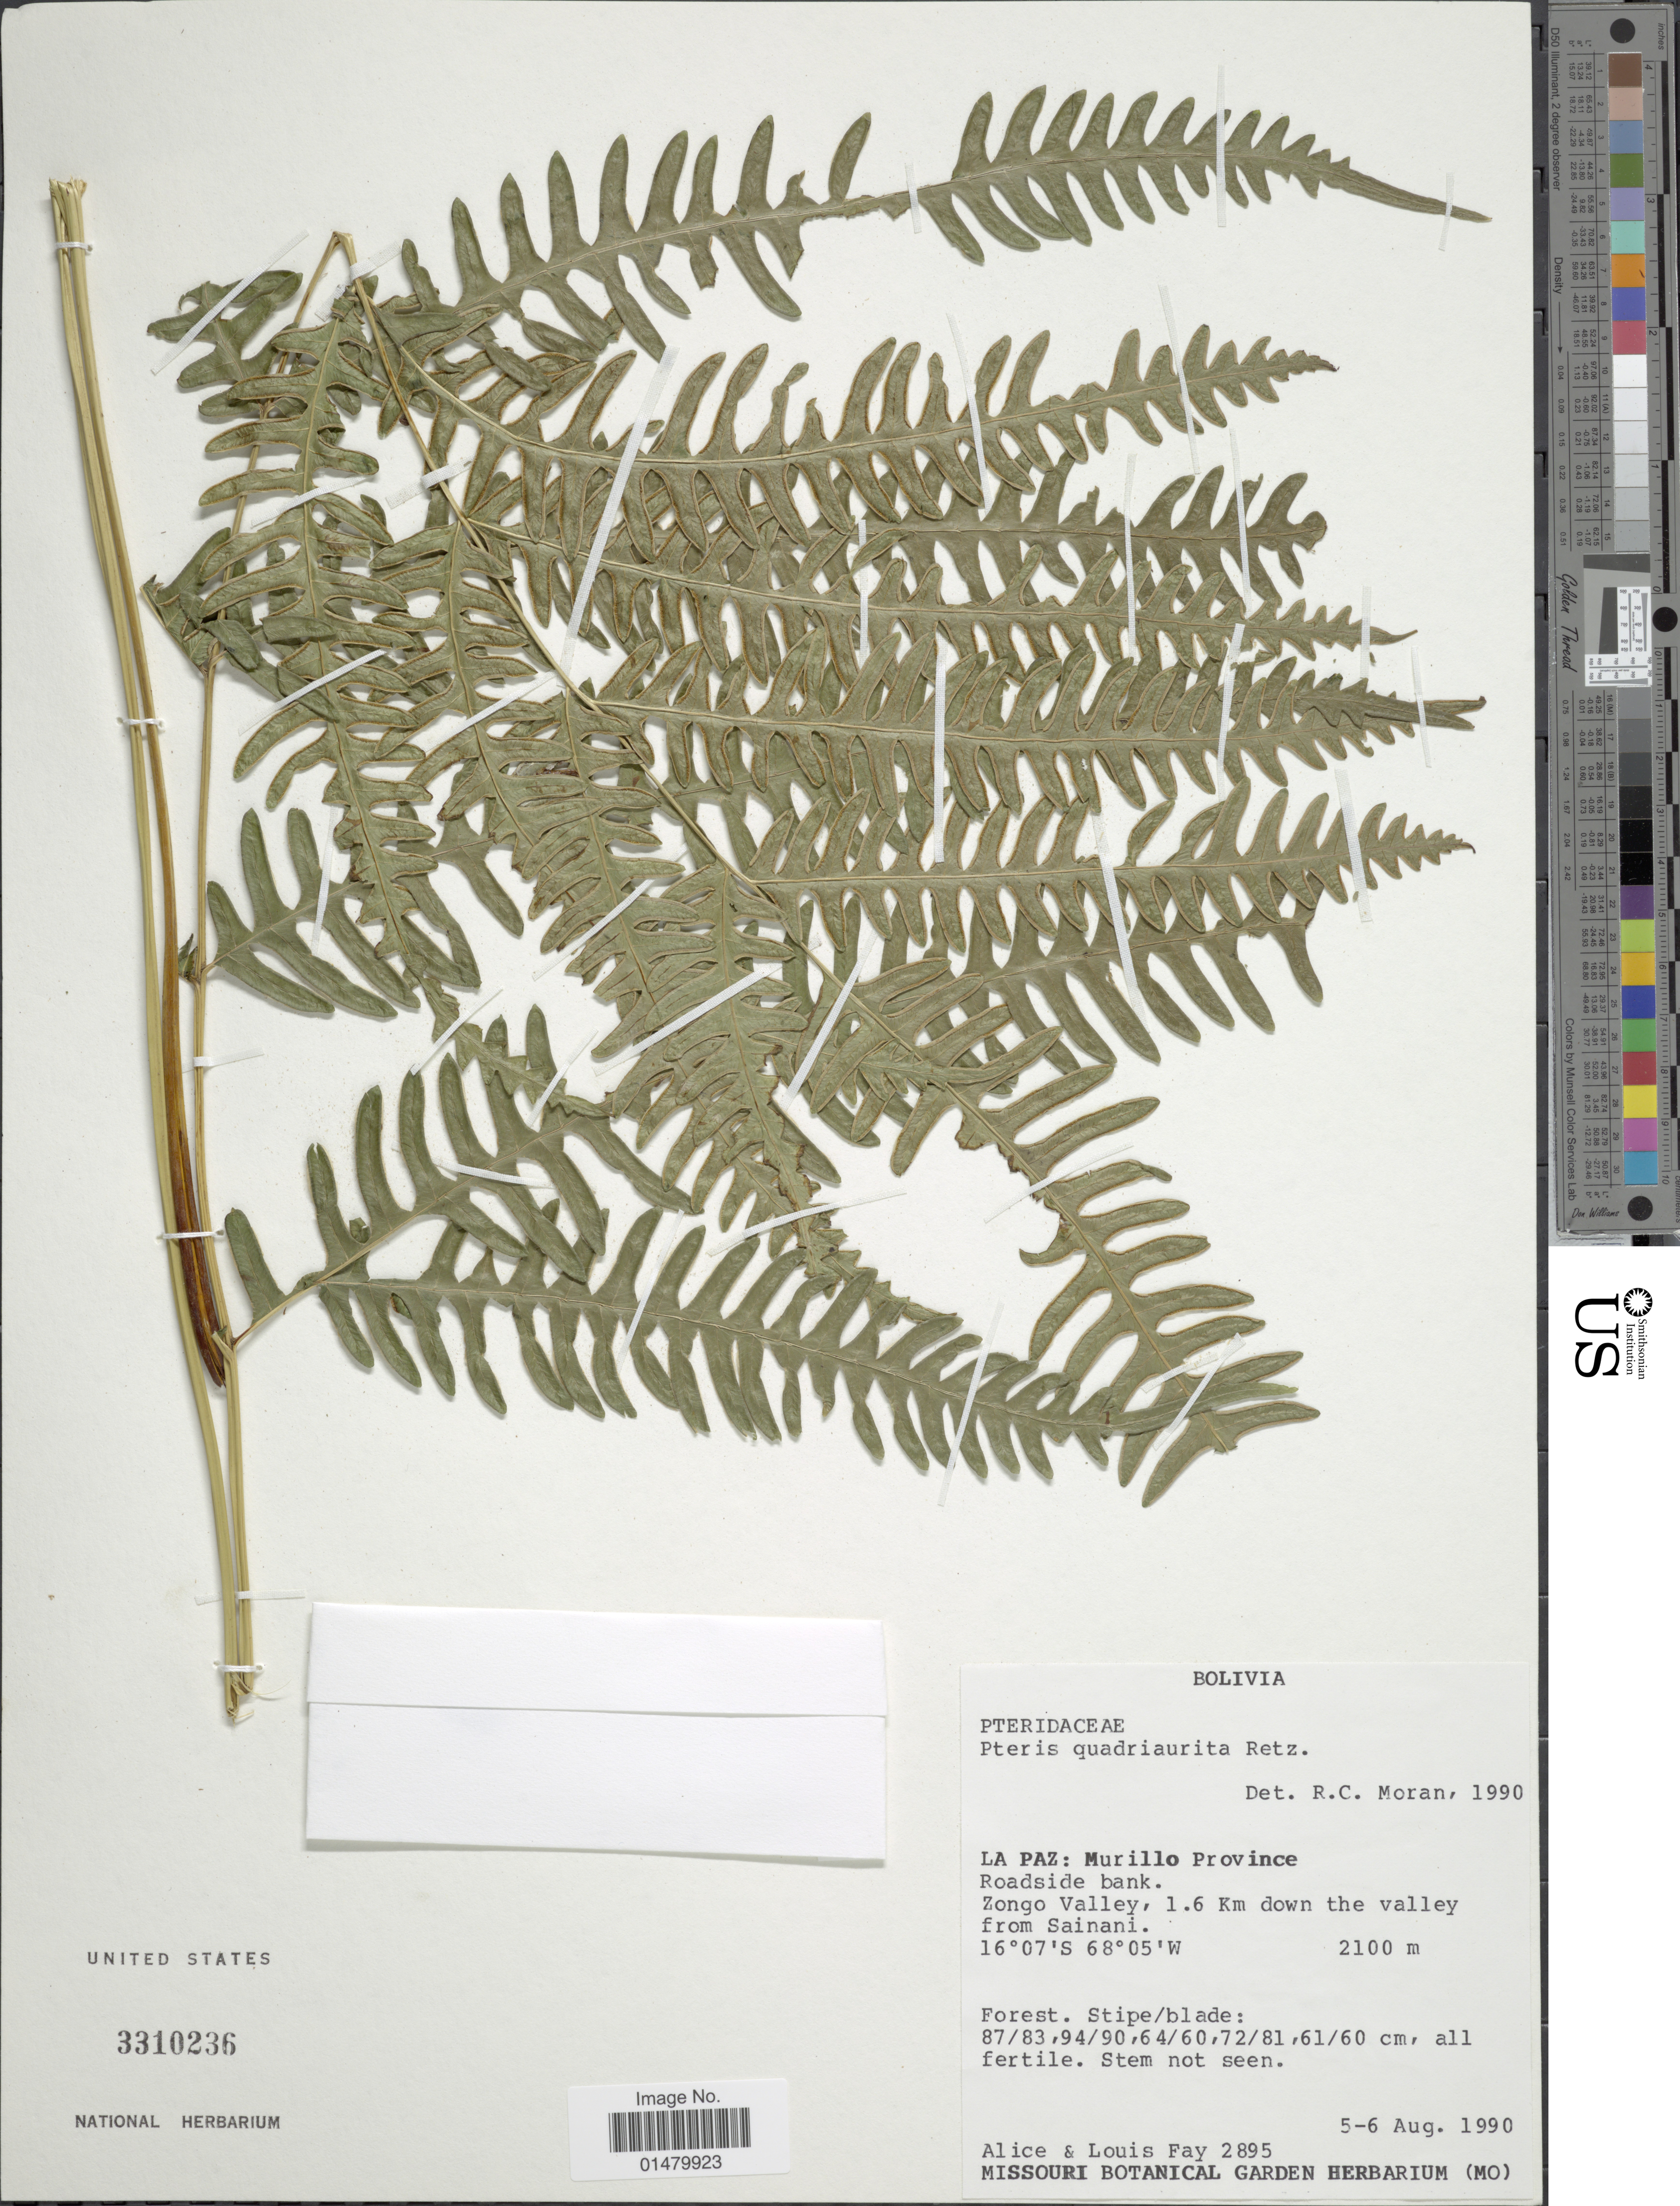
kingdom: Plantae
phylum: Tracheophyta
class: Polypodiopsida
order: Polypodiales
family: Pteridaceae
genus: Pteris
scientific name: Pteris quadriaurita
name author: Retz.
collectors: A. Fay & L. Fay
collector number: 2895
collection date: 1990-08-05/1990-08-06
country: Bolivia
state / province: La Paz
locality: Murillo Province. Roadside bank. Zongo Valley, 1.6 km down the valley from Sainani.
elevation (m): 2100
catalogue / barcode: US 3310236